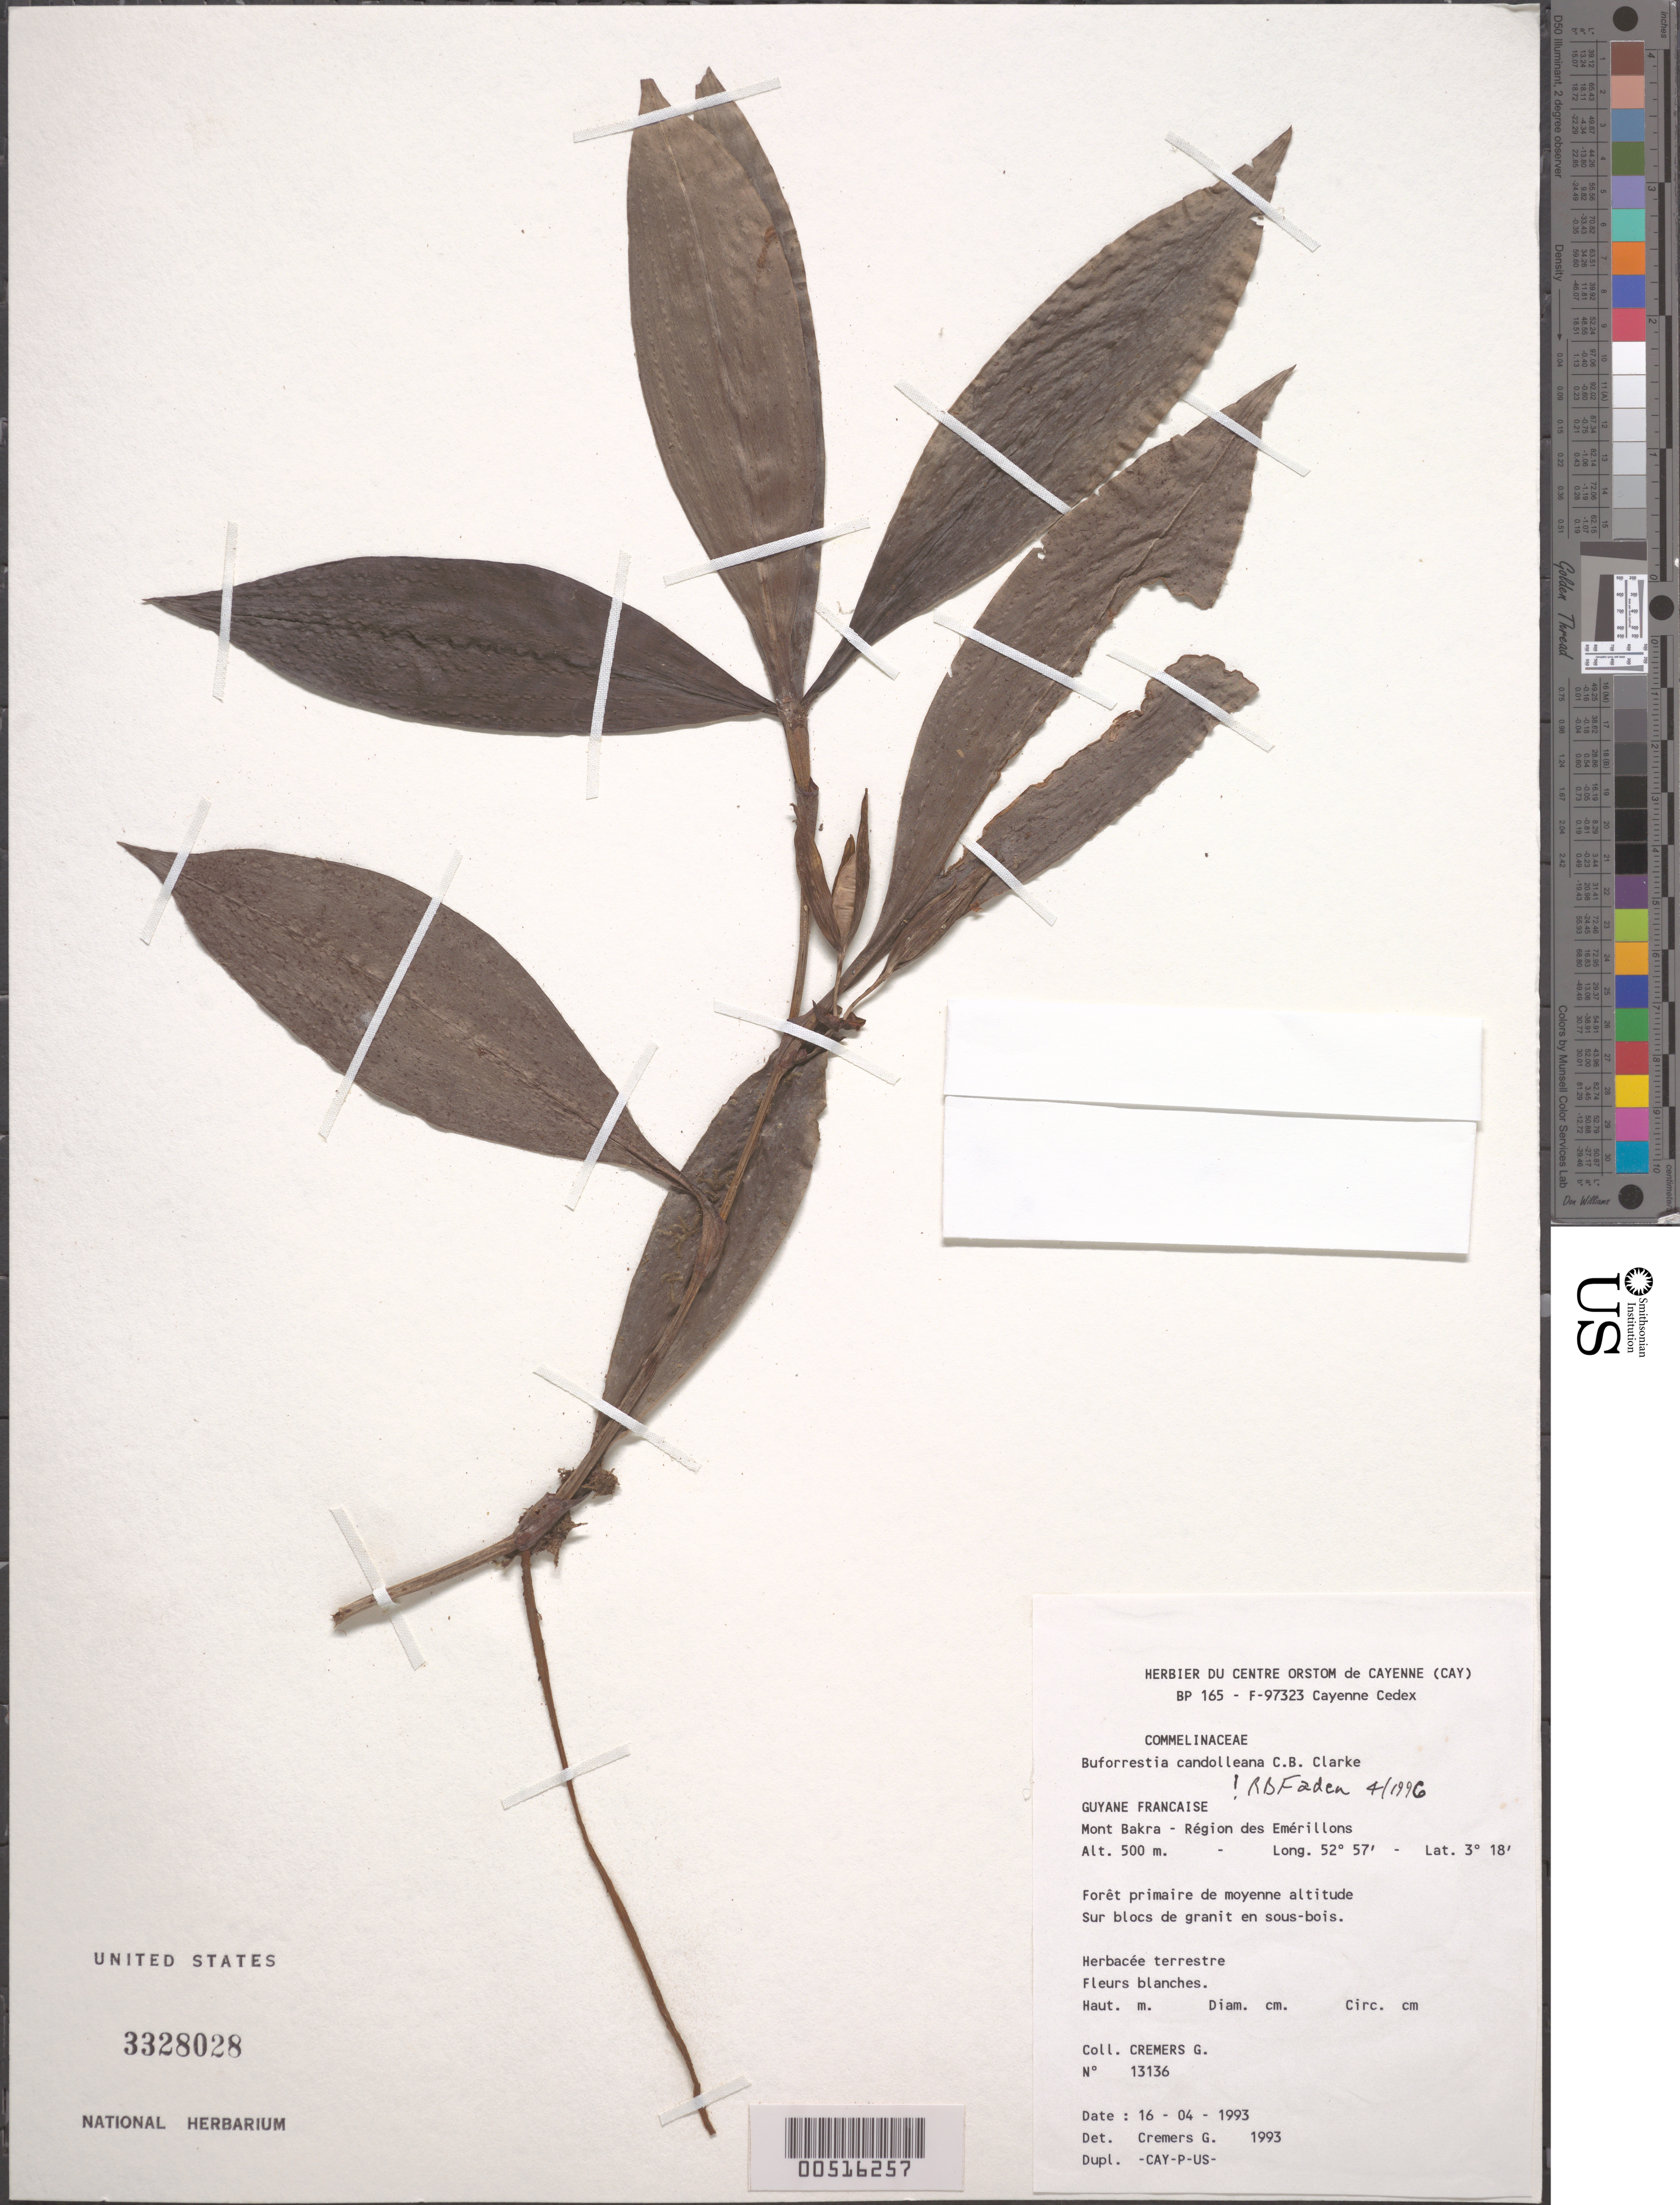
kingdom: Plantae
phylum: Tracheophyta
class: Liliopsida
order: Commelinales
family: Commelinaceae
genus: Buforrestia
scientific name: Buforrestia candolleana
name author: C.B. Clarke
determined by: Faden, Robert B., (US), Smithsonian Institution - National Museum of Natural History (UNITED STATES)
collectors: G. Cremers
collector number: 13136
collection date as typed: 16 Apr 1993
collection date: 1993-04-16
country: French Guiana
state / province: Cayenne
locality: Mont bakra, region emerillons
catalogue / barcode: US 3328028